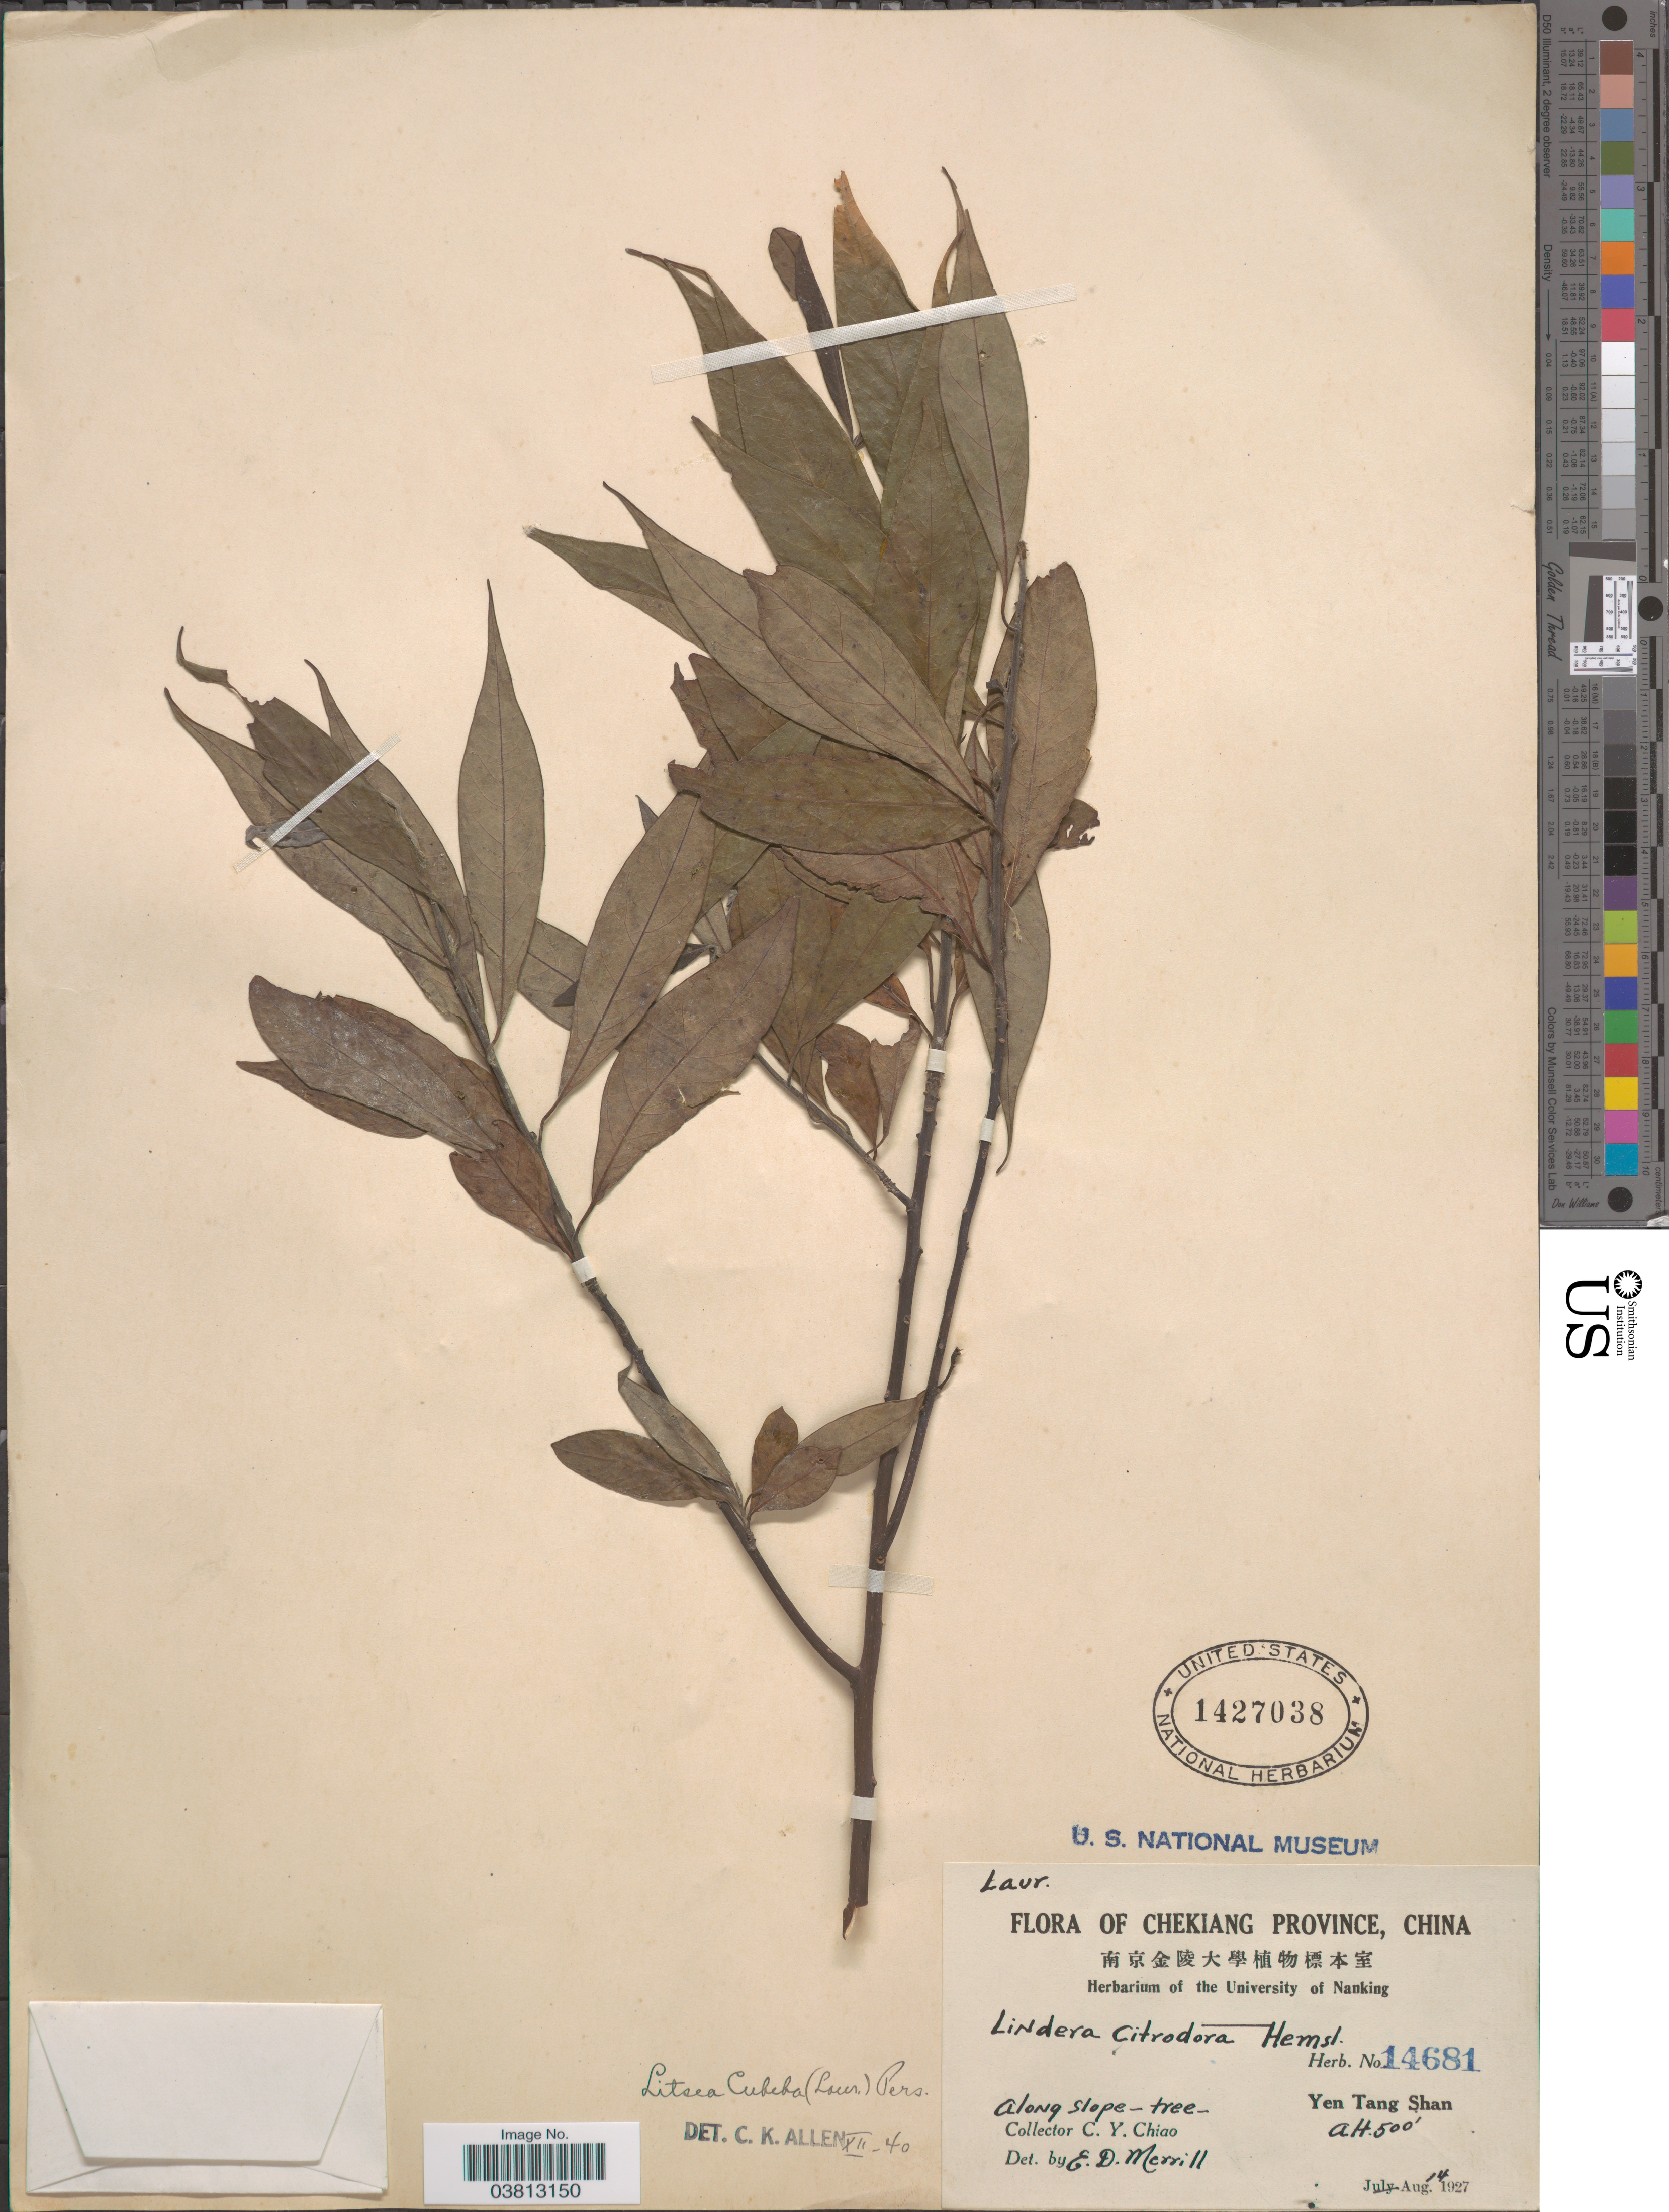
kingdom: Plantae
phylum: Tracheophyta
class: Magnoliopsida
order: Laurales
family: Lauraceae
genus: Litsea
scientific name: Litsea cubeba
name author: (Lour.) Pers.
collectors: C. Y. Chiao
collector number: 14681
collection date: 1927-08-14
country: China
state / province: Zhejiang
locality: Chekiang Province. Yen Tang Shan.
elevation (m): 152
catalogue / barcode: US 1427038